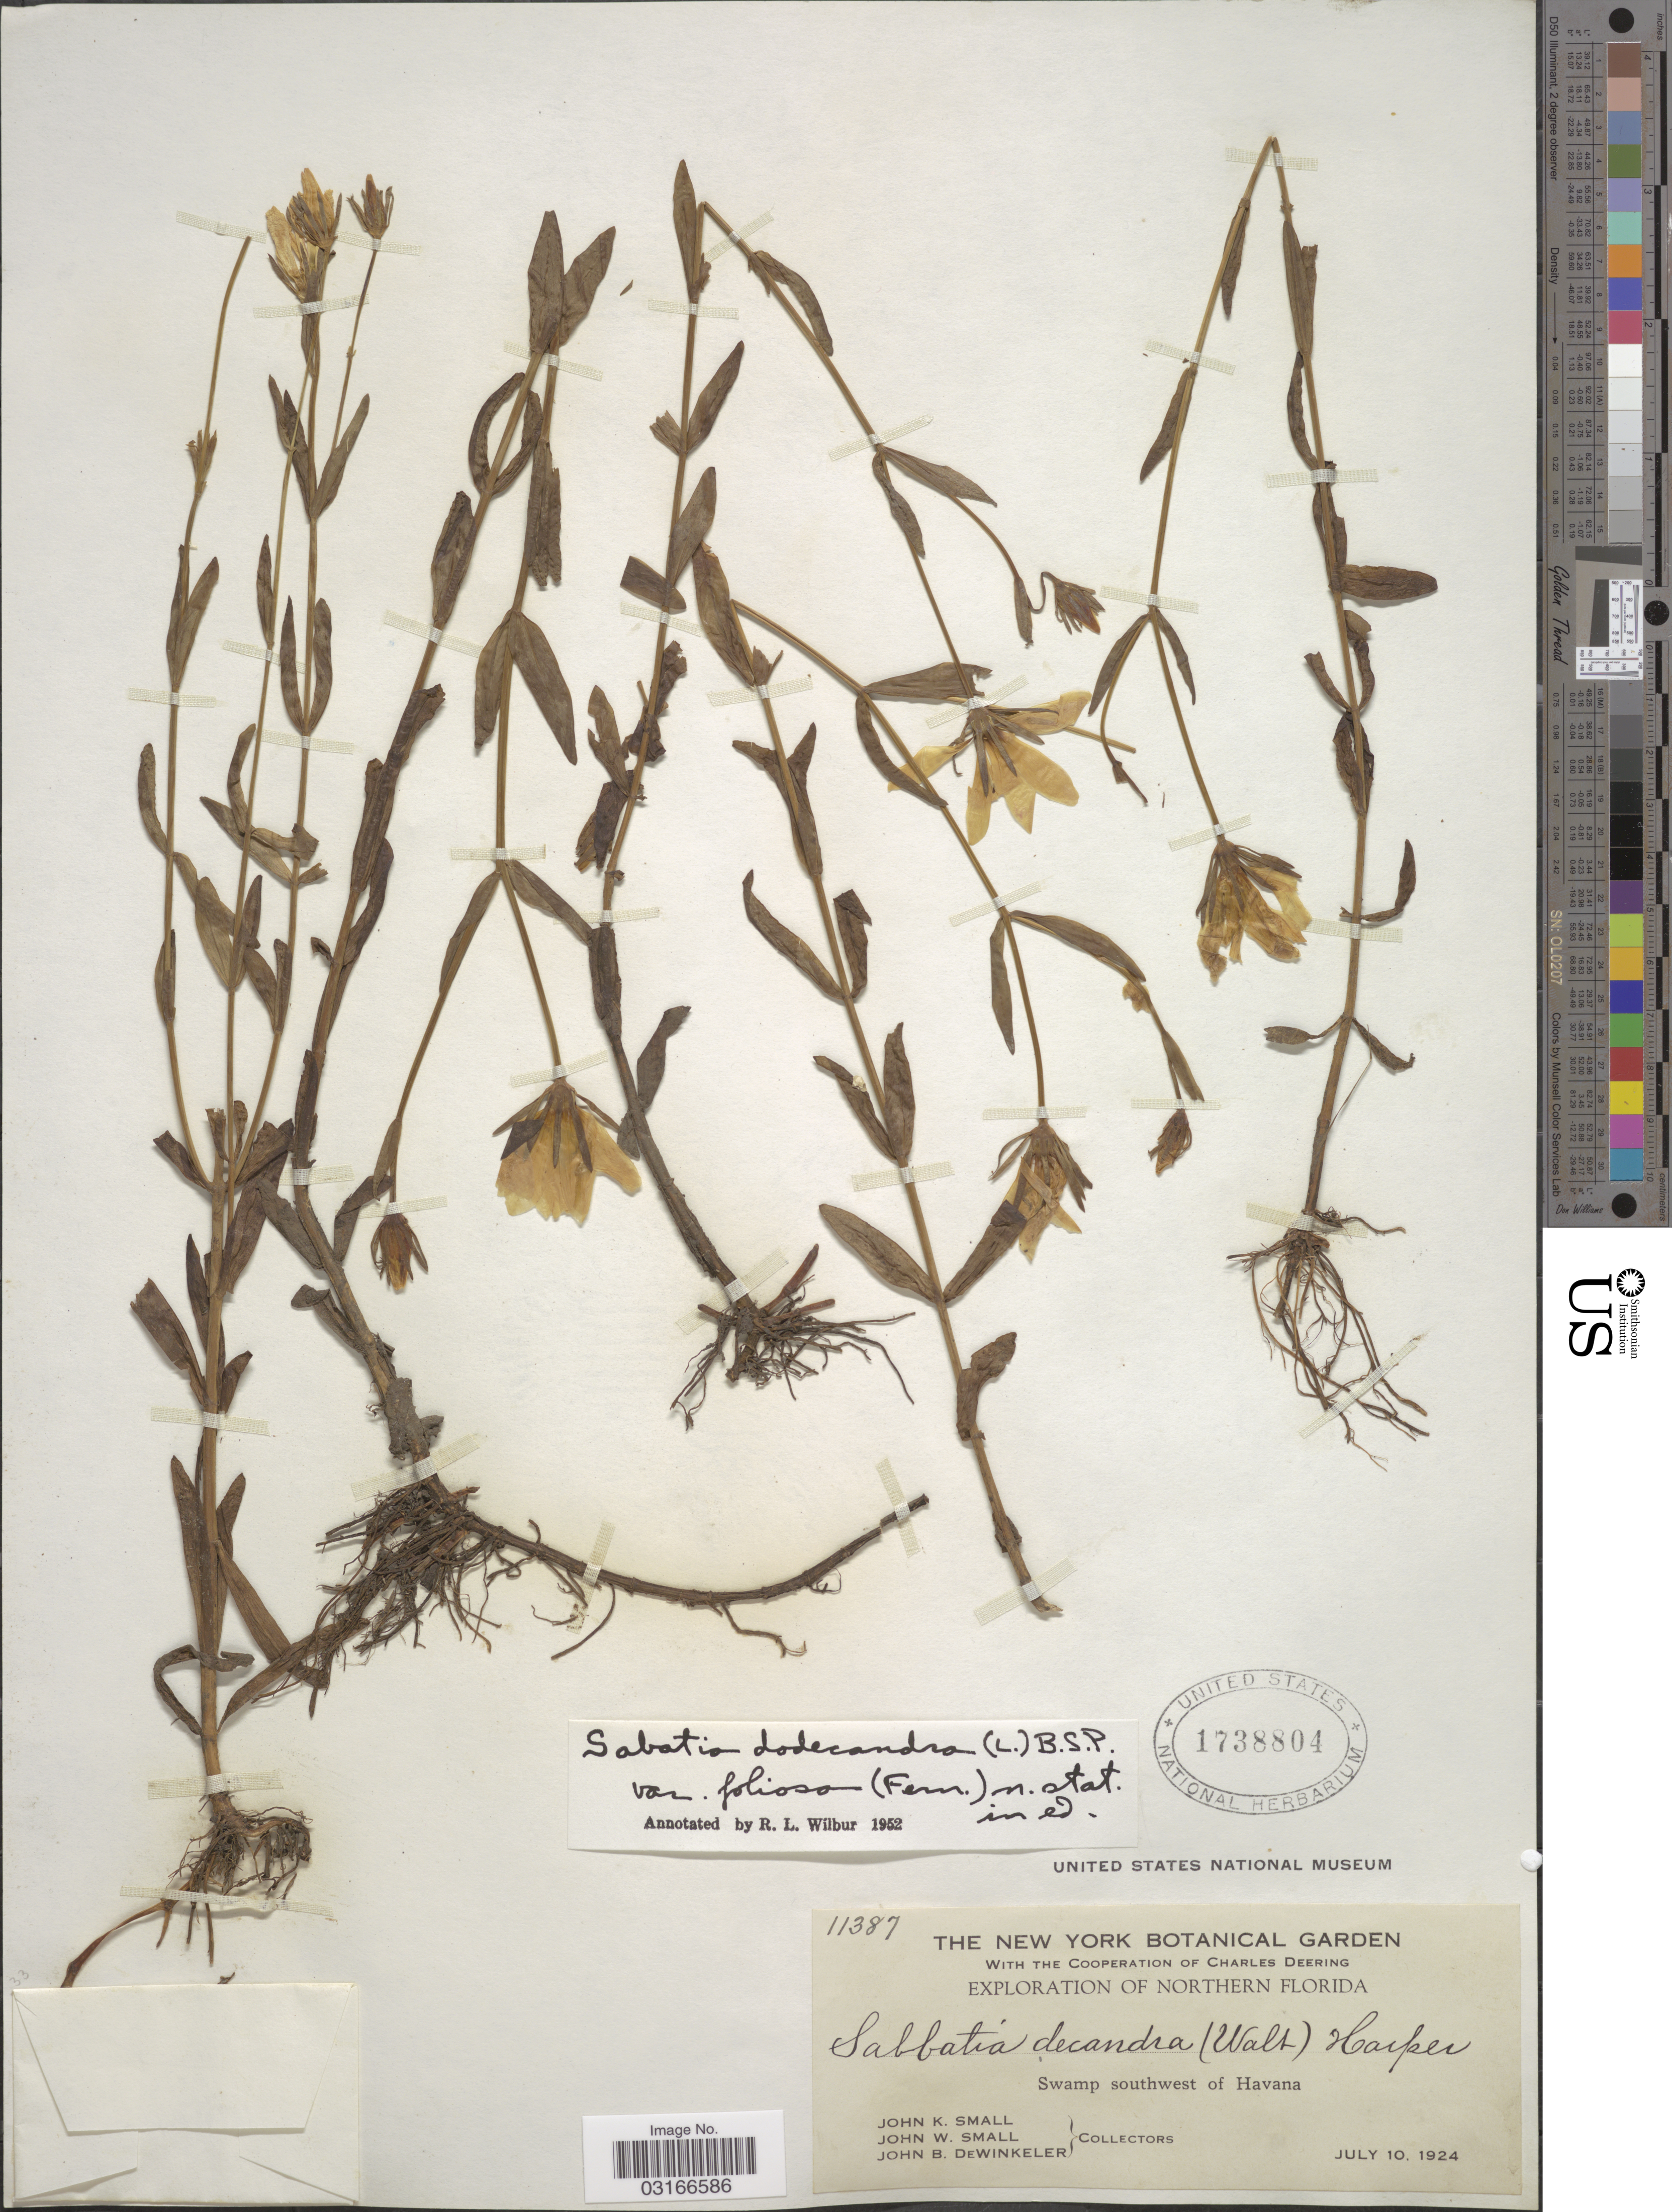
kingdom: Plantae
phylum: Tracheophyta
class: Magnoliopsida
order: Gentianales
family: Gentianaceae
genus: Sabatia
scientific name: Sabatia dodecandra var. foliosa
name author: (Fernald) Wilbur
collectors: J. K. Small, J. Small & J. B. Dewinkeler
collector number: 11387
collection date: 1924-07-10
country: United States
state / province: Florida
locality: Northern Florida, Swamp southwest of Havana.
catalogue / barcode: US 1738804